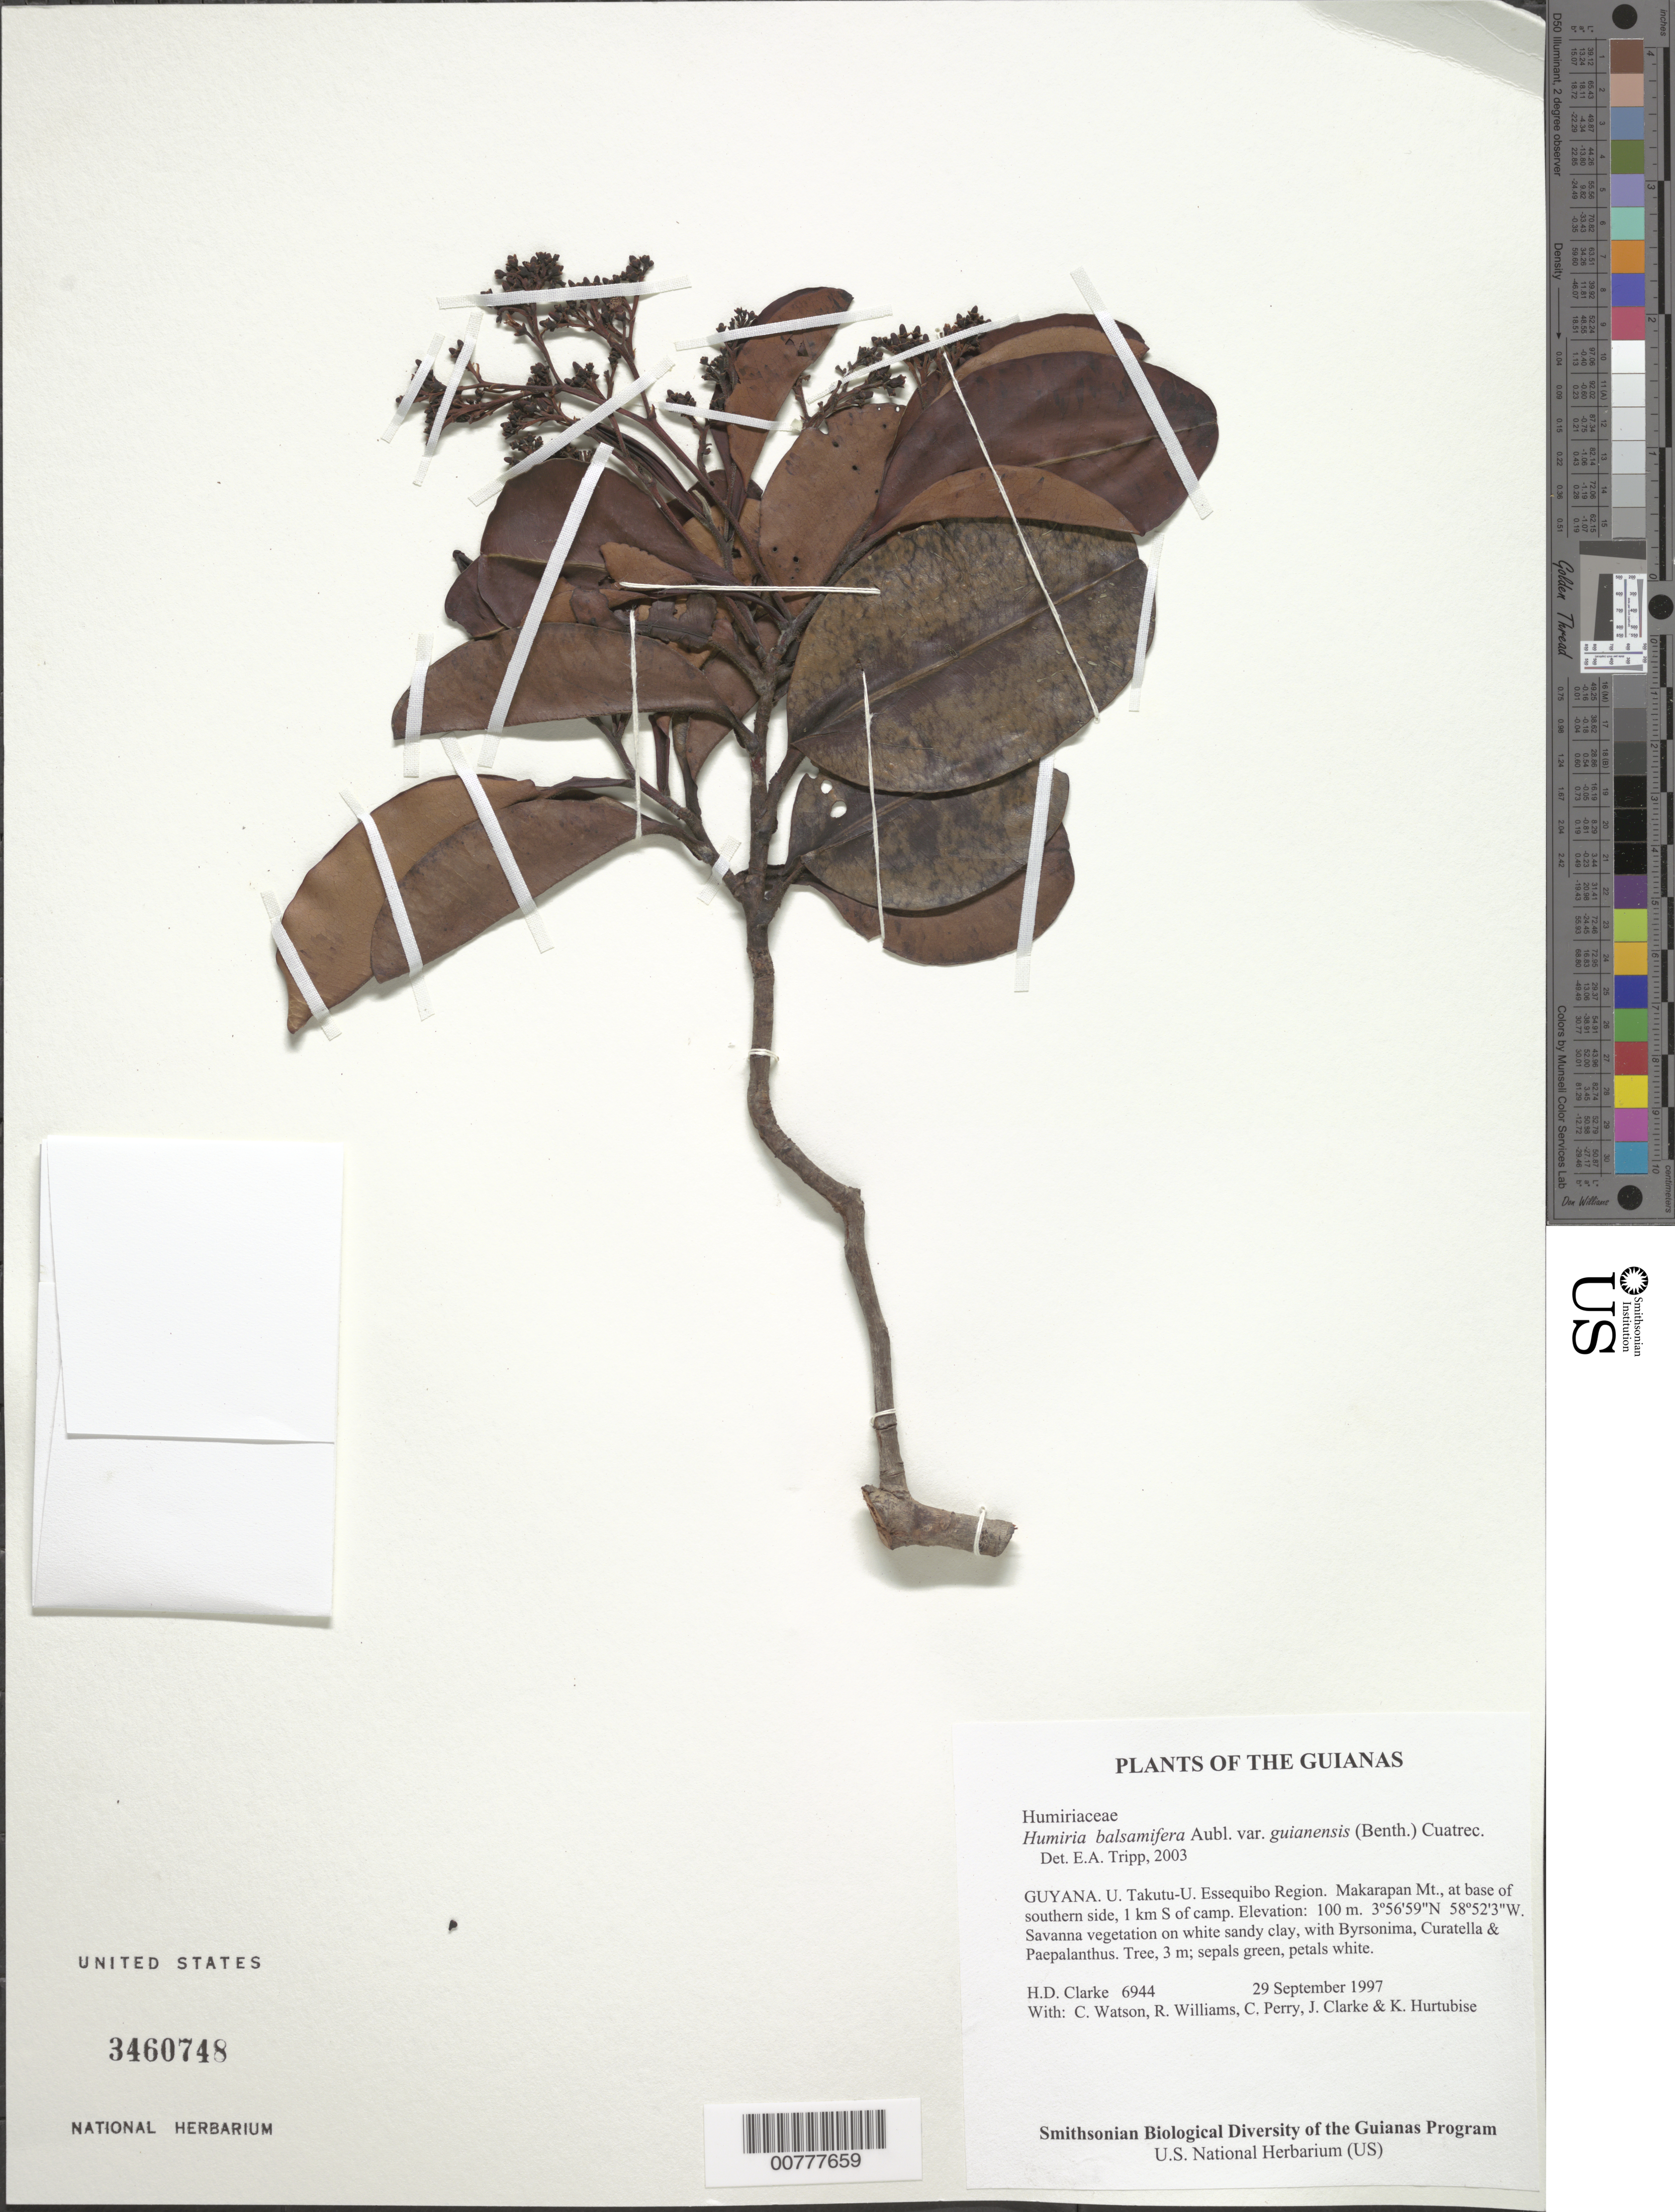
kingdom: Plantae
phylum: Tracheophyta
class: Magnoliopsida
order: Malpighiales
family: Humiriaceae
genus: Humiria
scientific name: Humiria balsamifera var. guianensis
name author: (Benth.) Cuatrec.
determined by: Tripp, Erin A.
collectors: H. D. Clarke, C. Watson, R. Williams, C. Perry, J. Clarke & K. Hurtubise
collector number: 6944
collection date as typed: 29 September 1997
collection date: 1997-09-29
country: Guyana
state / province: U. Takutu-U. Essequibo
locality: Makarapan Mt., at base of southern side, 1 km S of camp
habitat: Savanna vegetation on white sandy clay, with Byrsonima, Curatella & Paepalanthus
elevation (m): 100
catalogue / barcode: US 3460748